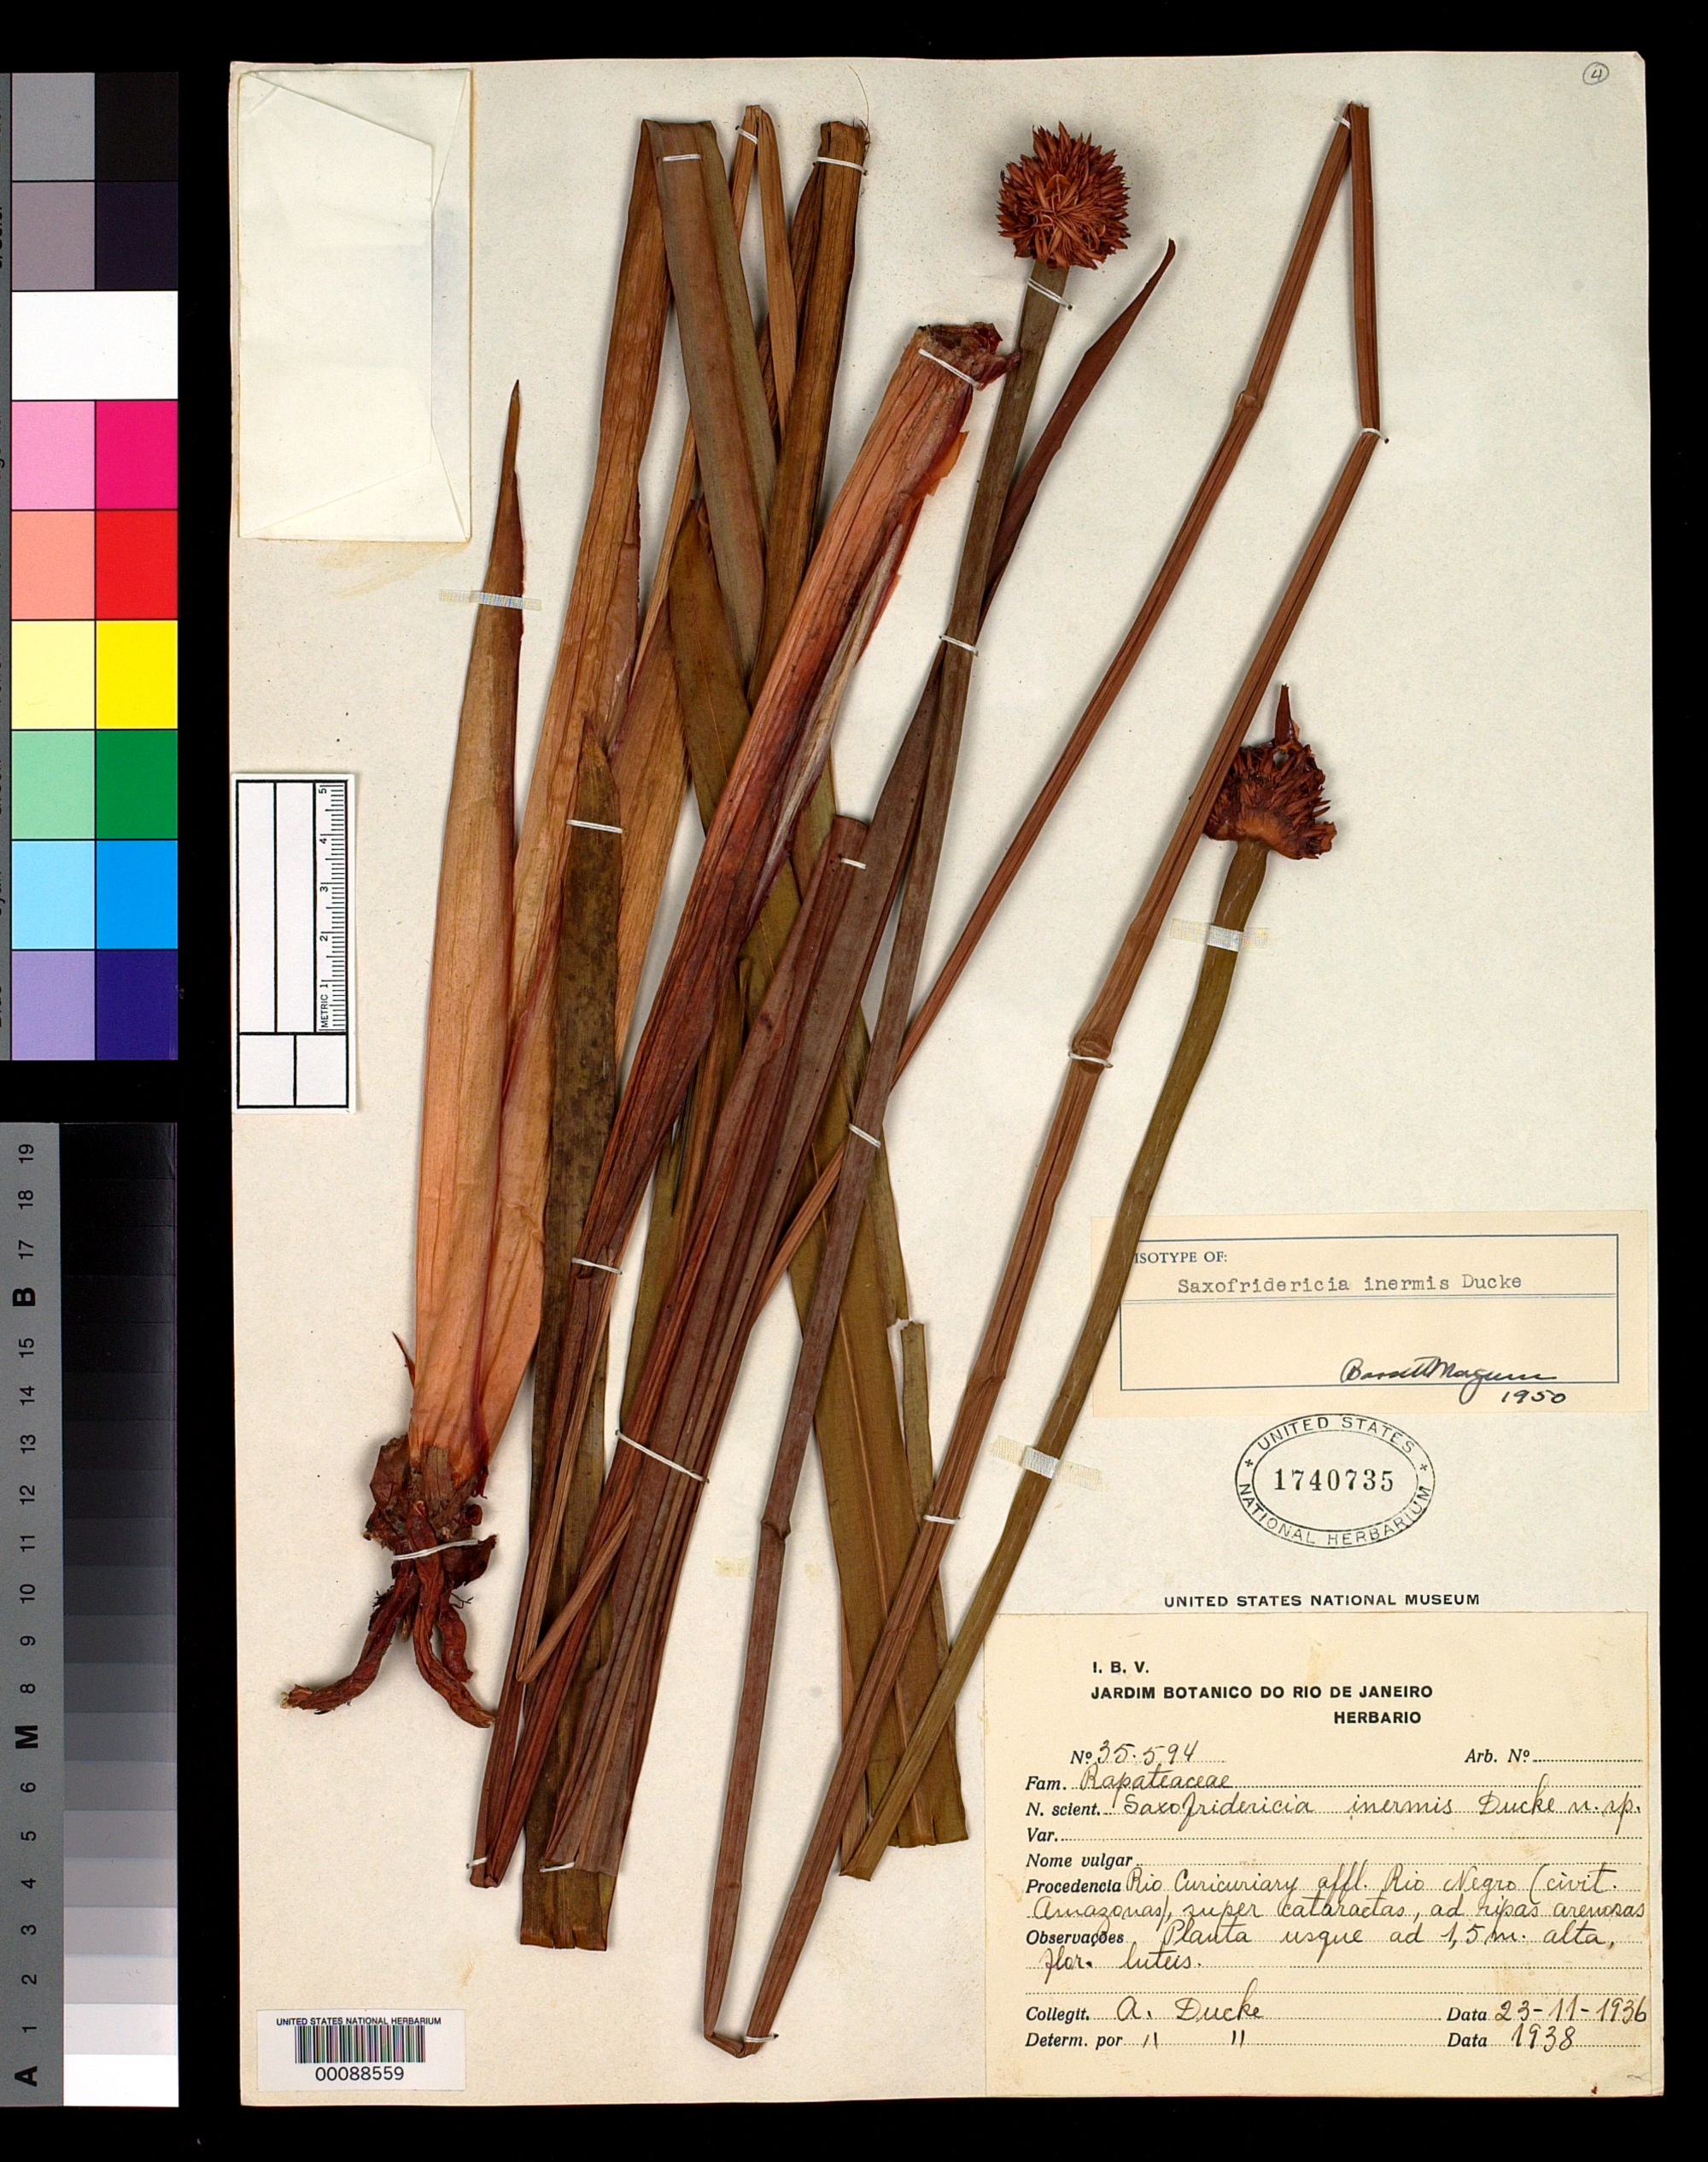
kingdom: Plantae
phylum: Tracheophyta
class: Liliopsida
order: Poales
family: Rapateaceae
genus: Saxofridericia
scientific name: Saxofridericia inermis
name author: Ducke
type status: Isotype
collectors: A. Ducke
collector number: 35594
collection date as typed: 23 Nov 1936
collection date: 1936-11-23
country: Brazil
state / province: Amazonas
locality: Rio Curicuriary.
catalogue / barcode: US 1740735